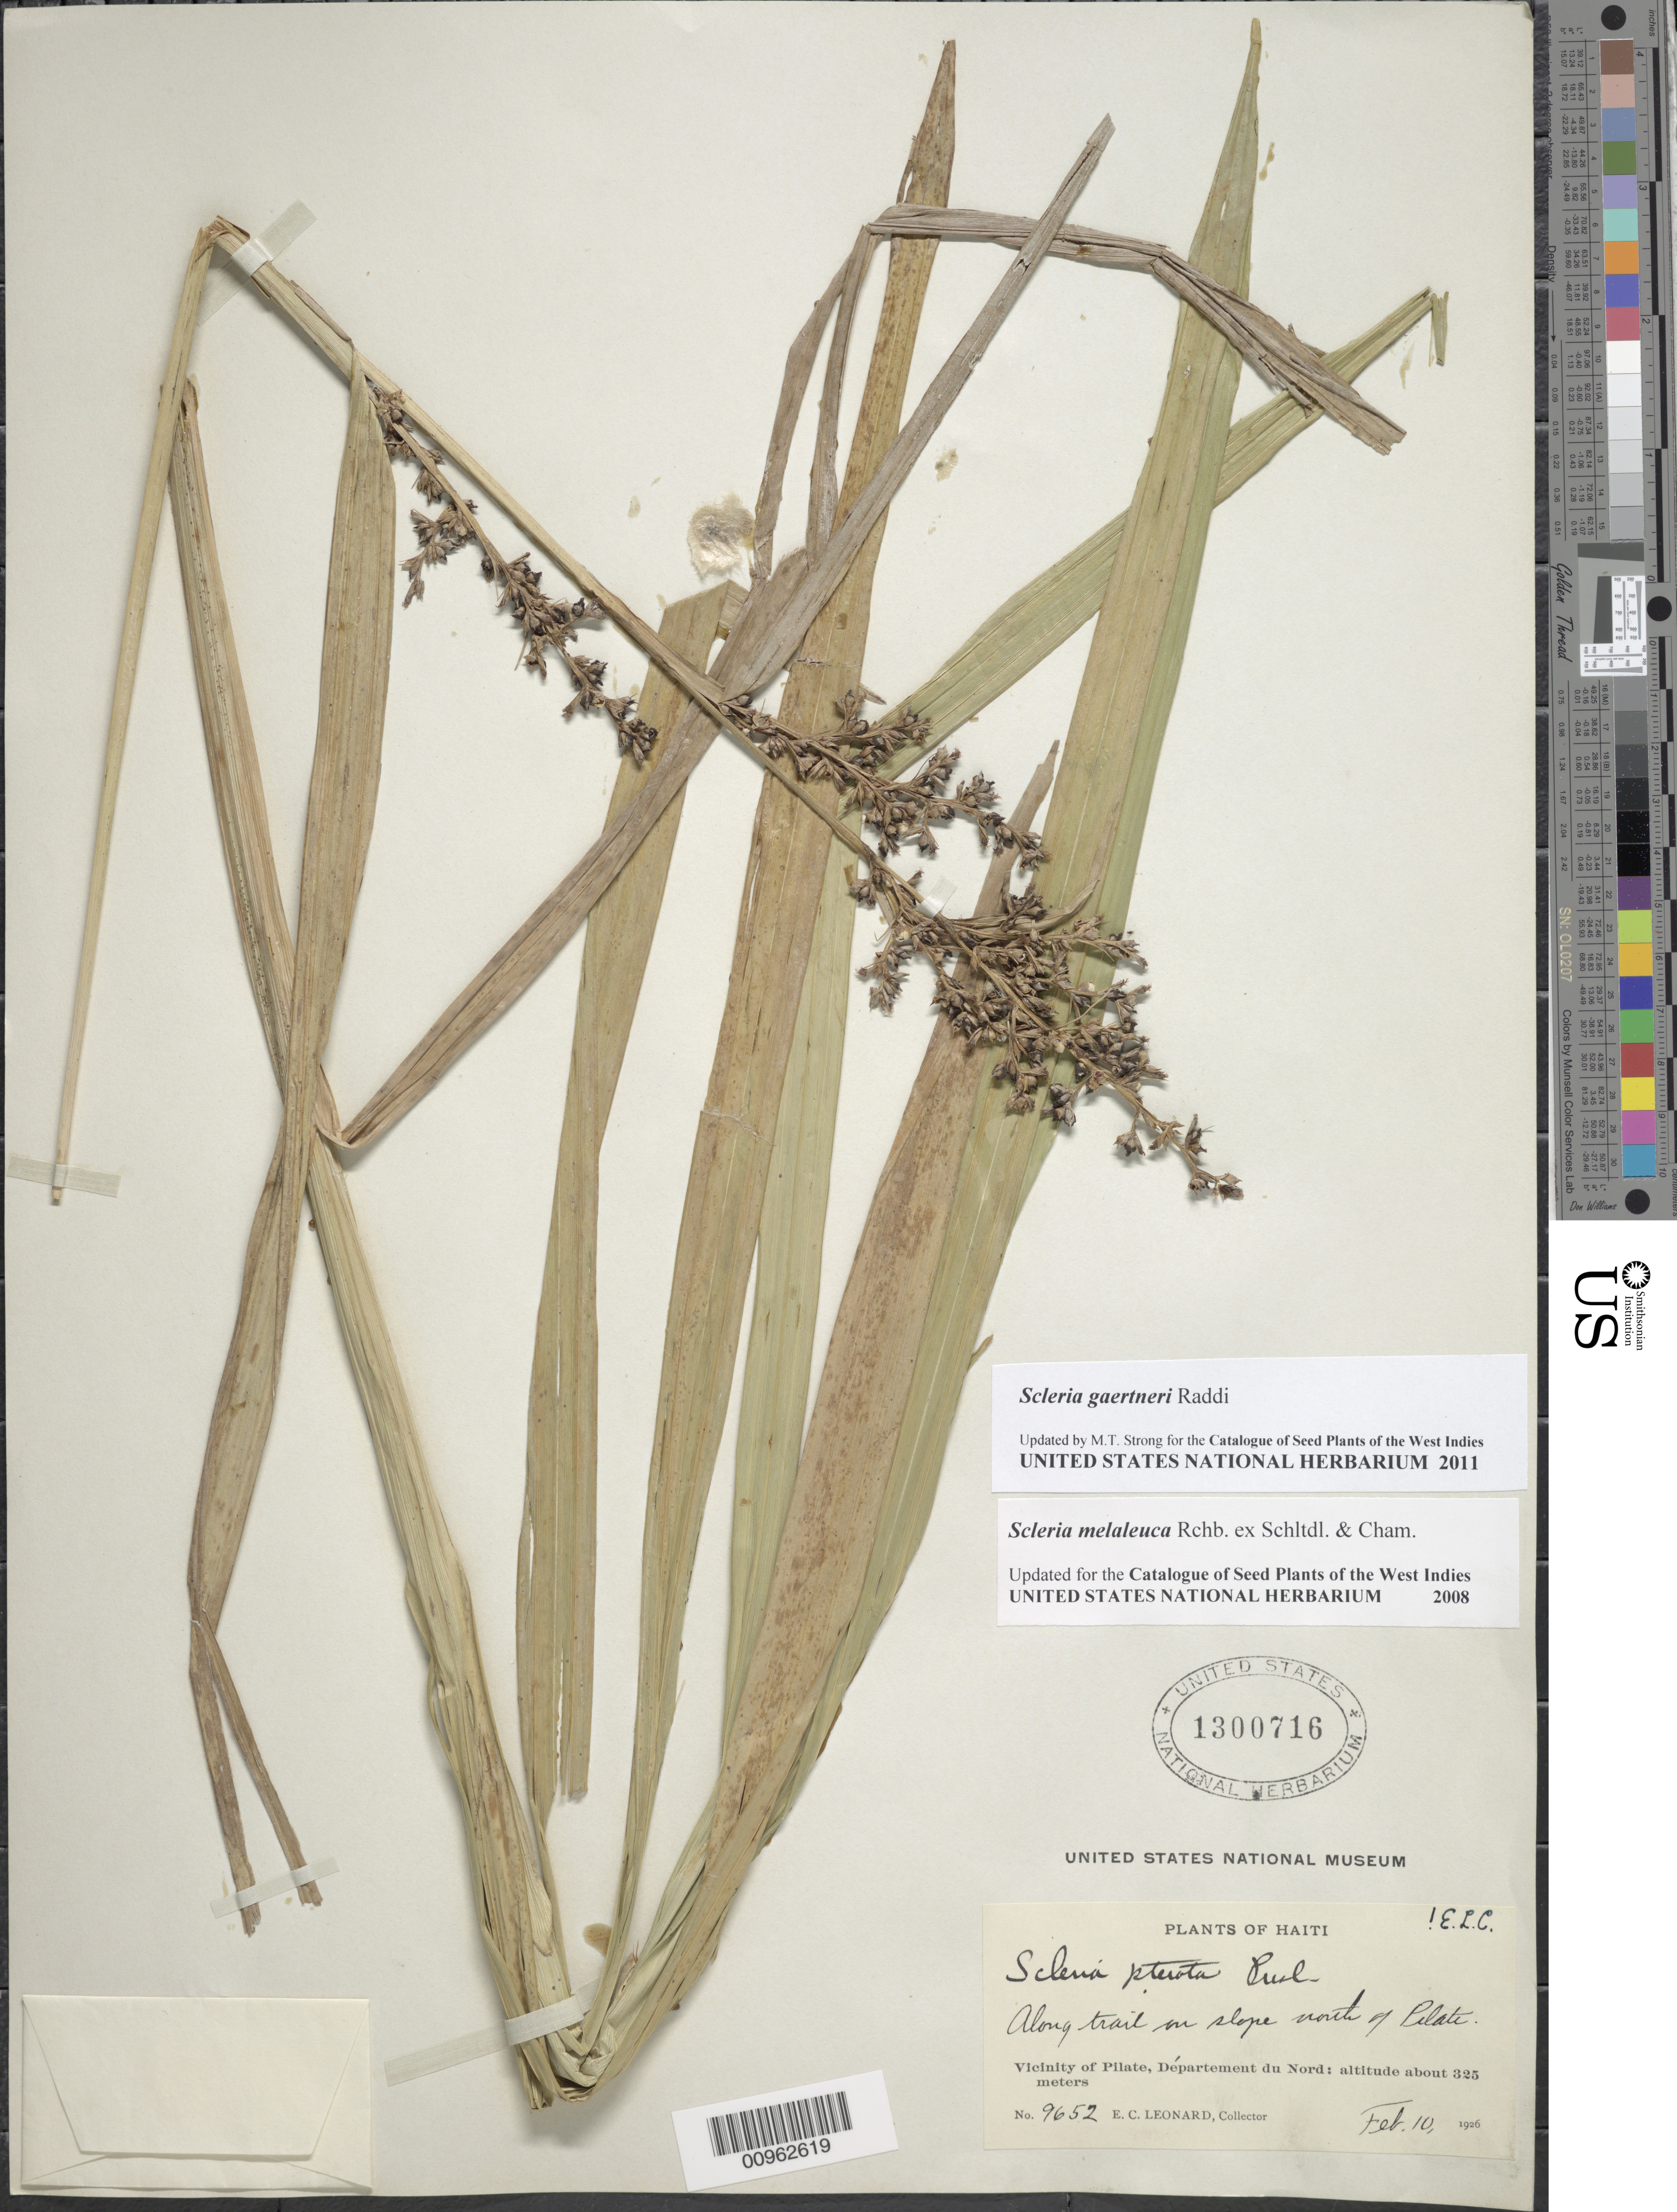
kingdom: Plantae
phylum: Tracheophyta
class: Liliopsida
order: Poales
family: Cyperaceae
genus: Scleria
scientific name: Scleria gaertneri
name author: Raddi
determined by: Strong, M. T., (US), Smithsonian Institution - National Museum of Natural History (UNITED STATES)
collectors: E. C. Leonard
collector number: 9652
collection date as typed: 10 Feb 1926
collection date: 1926-02-10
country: Haiti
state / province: Nord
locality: Vicinity of Pilate, slope north of Pilate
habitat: Along trail on slope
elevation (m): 325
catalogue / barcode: US 1300716